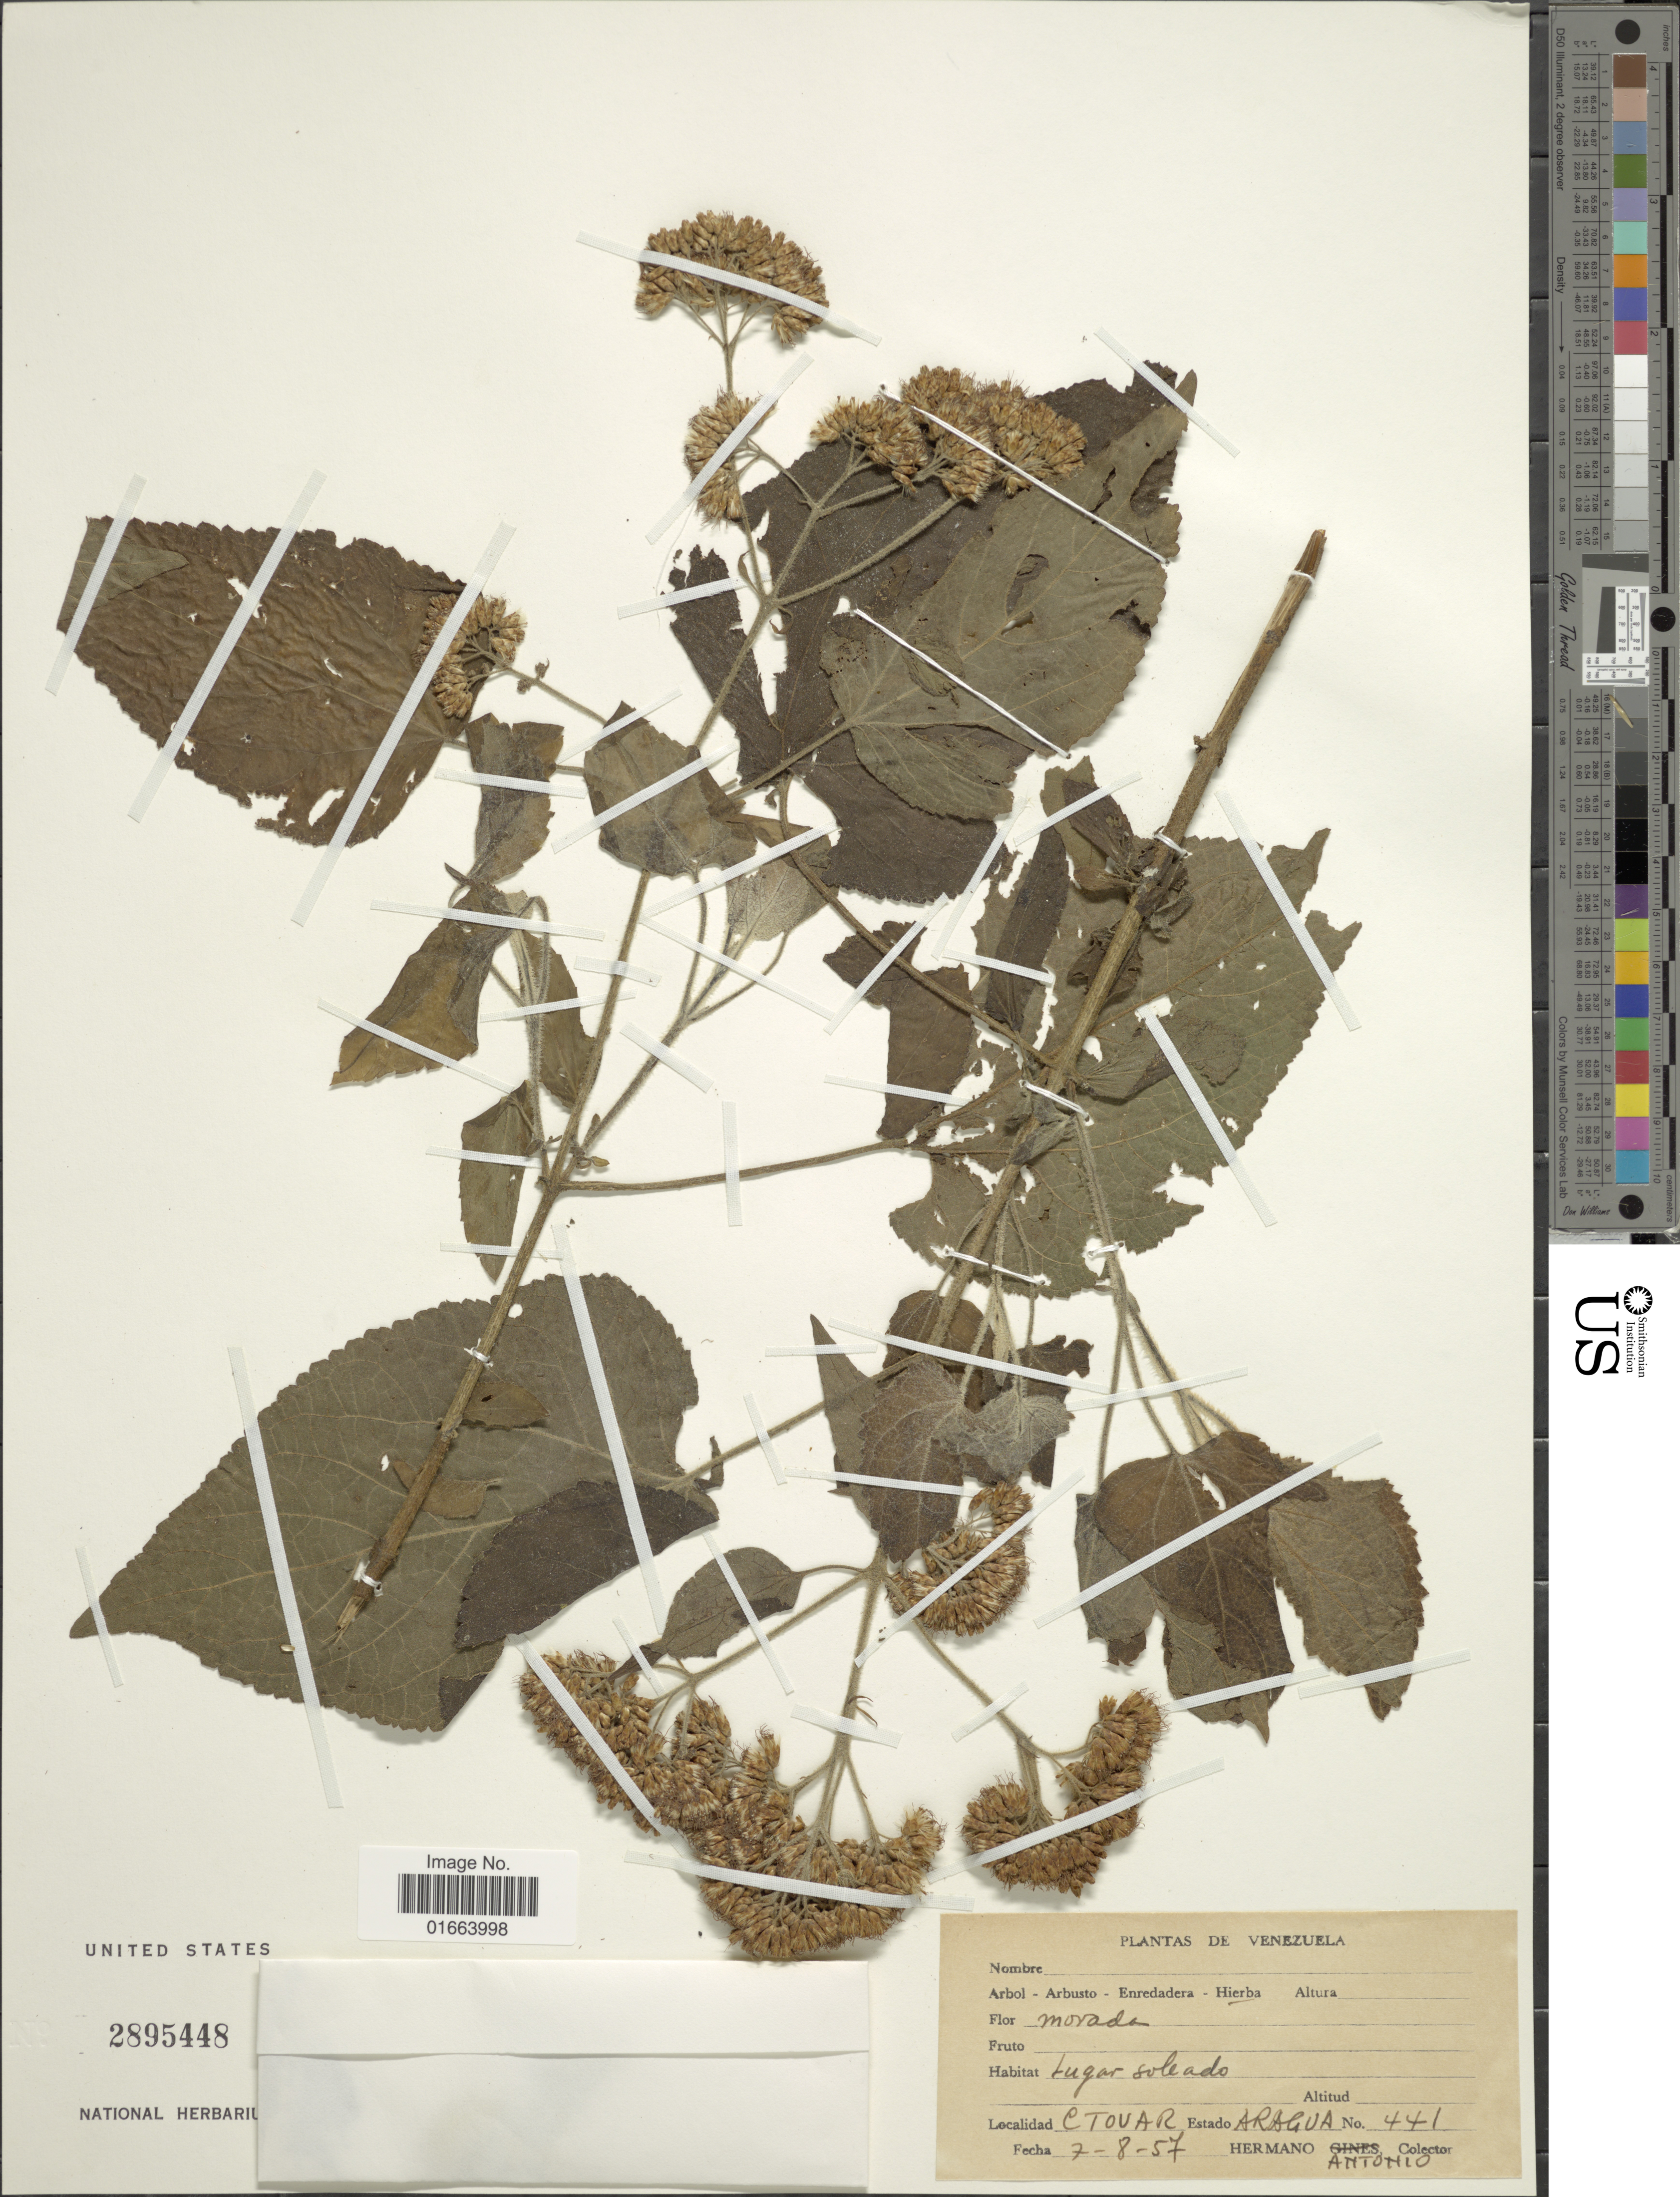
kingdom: Plantae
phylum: Tracheophyta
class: Magnoliopsida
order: Asterales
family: Asteraceae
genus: Critoniella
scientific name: Critoniella vargasiana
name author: (DC.) R.M. King & H. Rob.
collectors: B. Antonio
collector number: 441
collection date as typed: Transcribed d/m/y: 7/8/57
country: Venezuela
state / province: Aragua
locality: C Tovar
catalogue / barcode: US 2895448